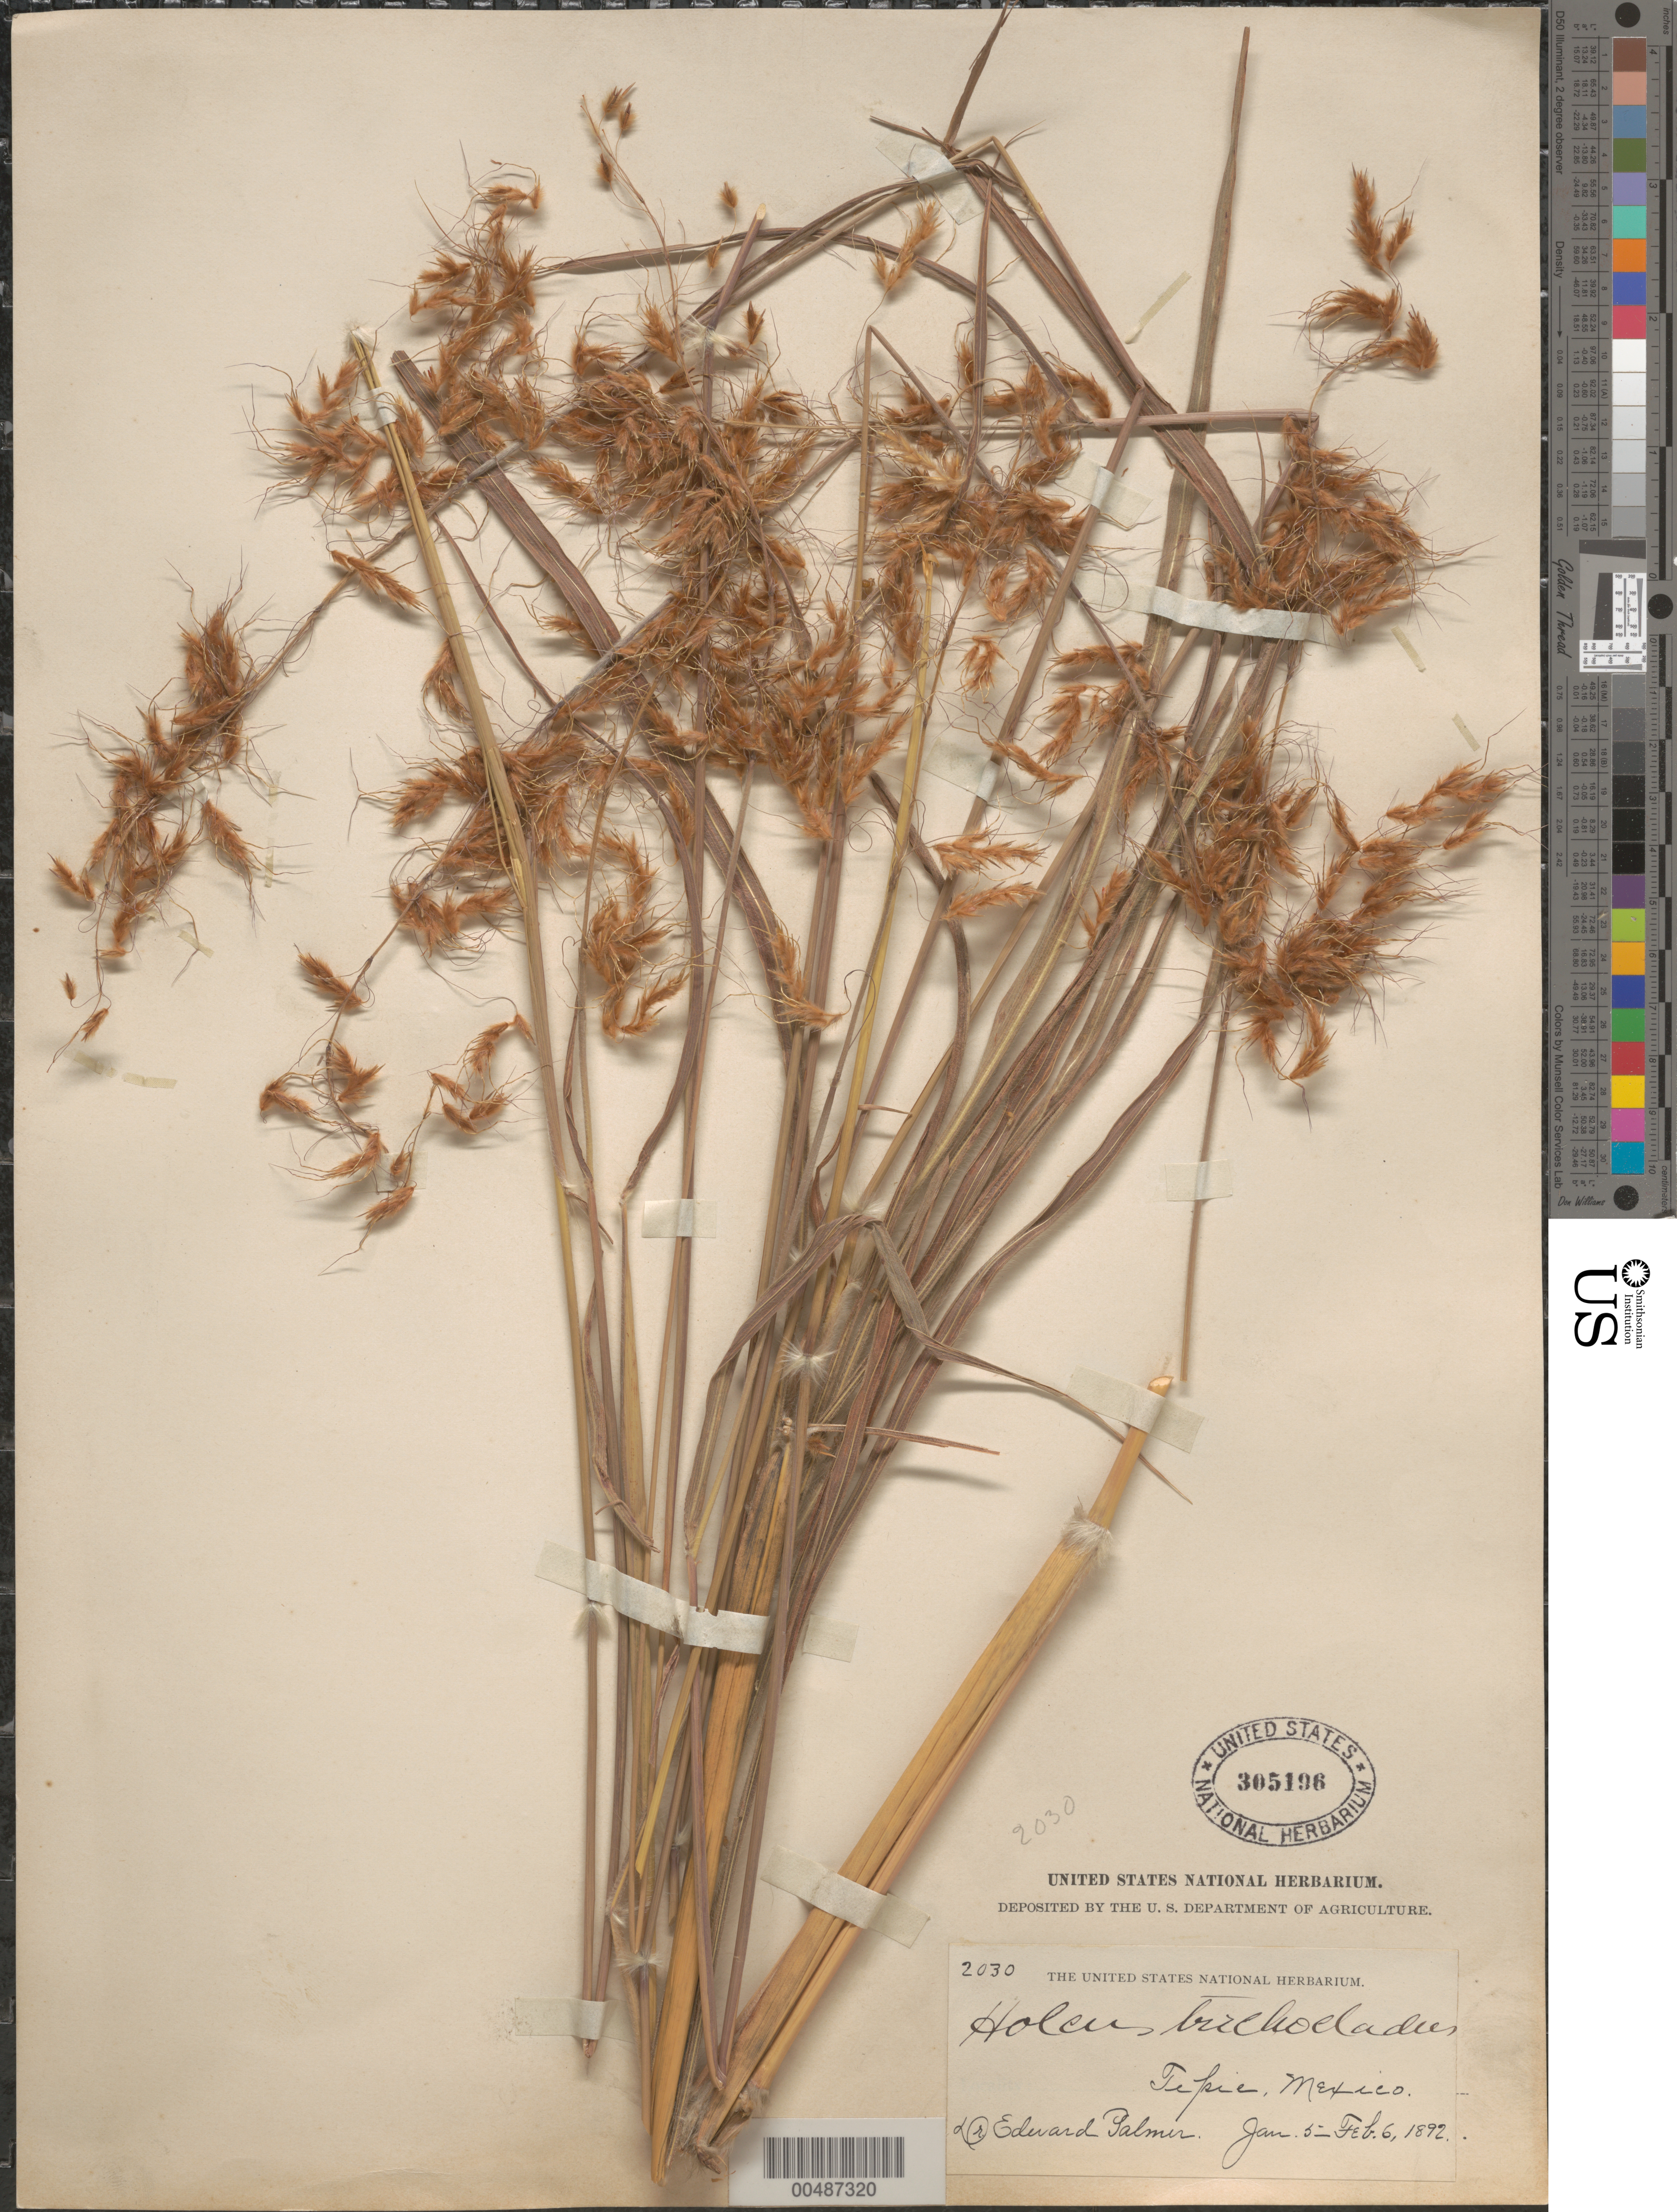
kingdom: Plantae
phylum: Tracheophyta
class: Liliopsida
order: Poales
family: Poaceae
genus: Holcus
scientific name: Holcus lanatus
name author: L.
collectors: E. Palmer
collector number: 2030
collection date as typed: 5 Jan 1892 to 6 Feb 1892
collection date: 1892-01-05/1892-02-06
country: Mexico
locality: Tepic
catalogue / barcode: US 305196